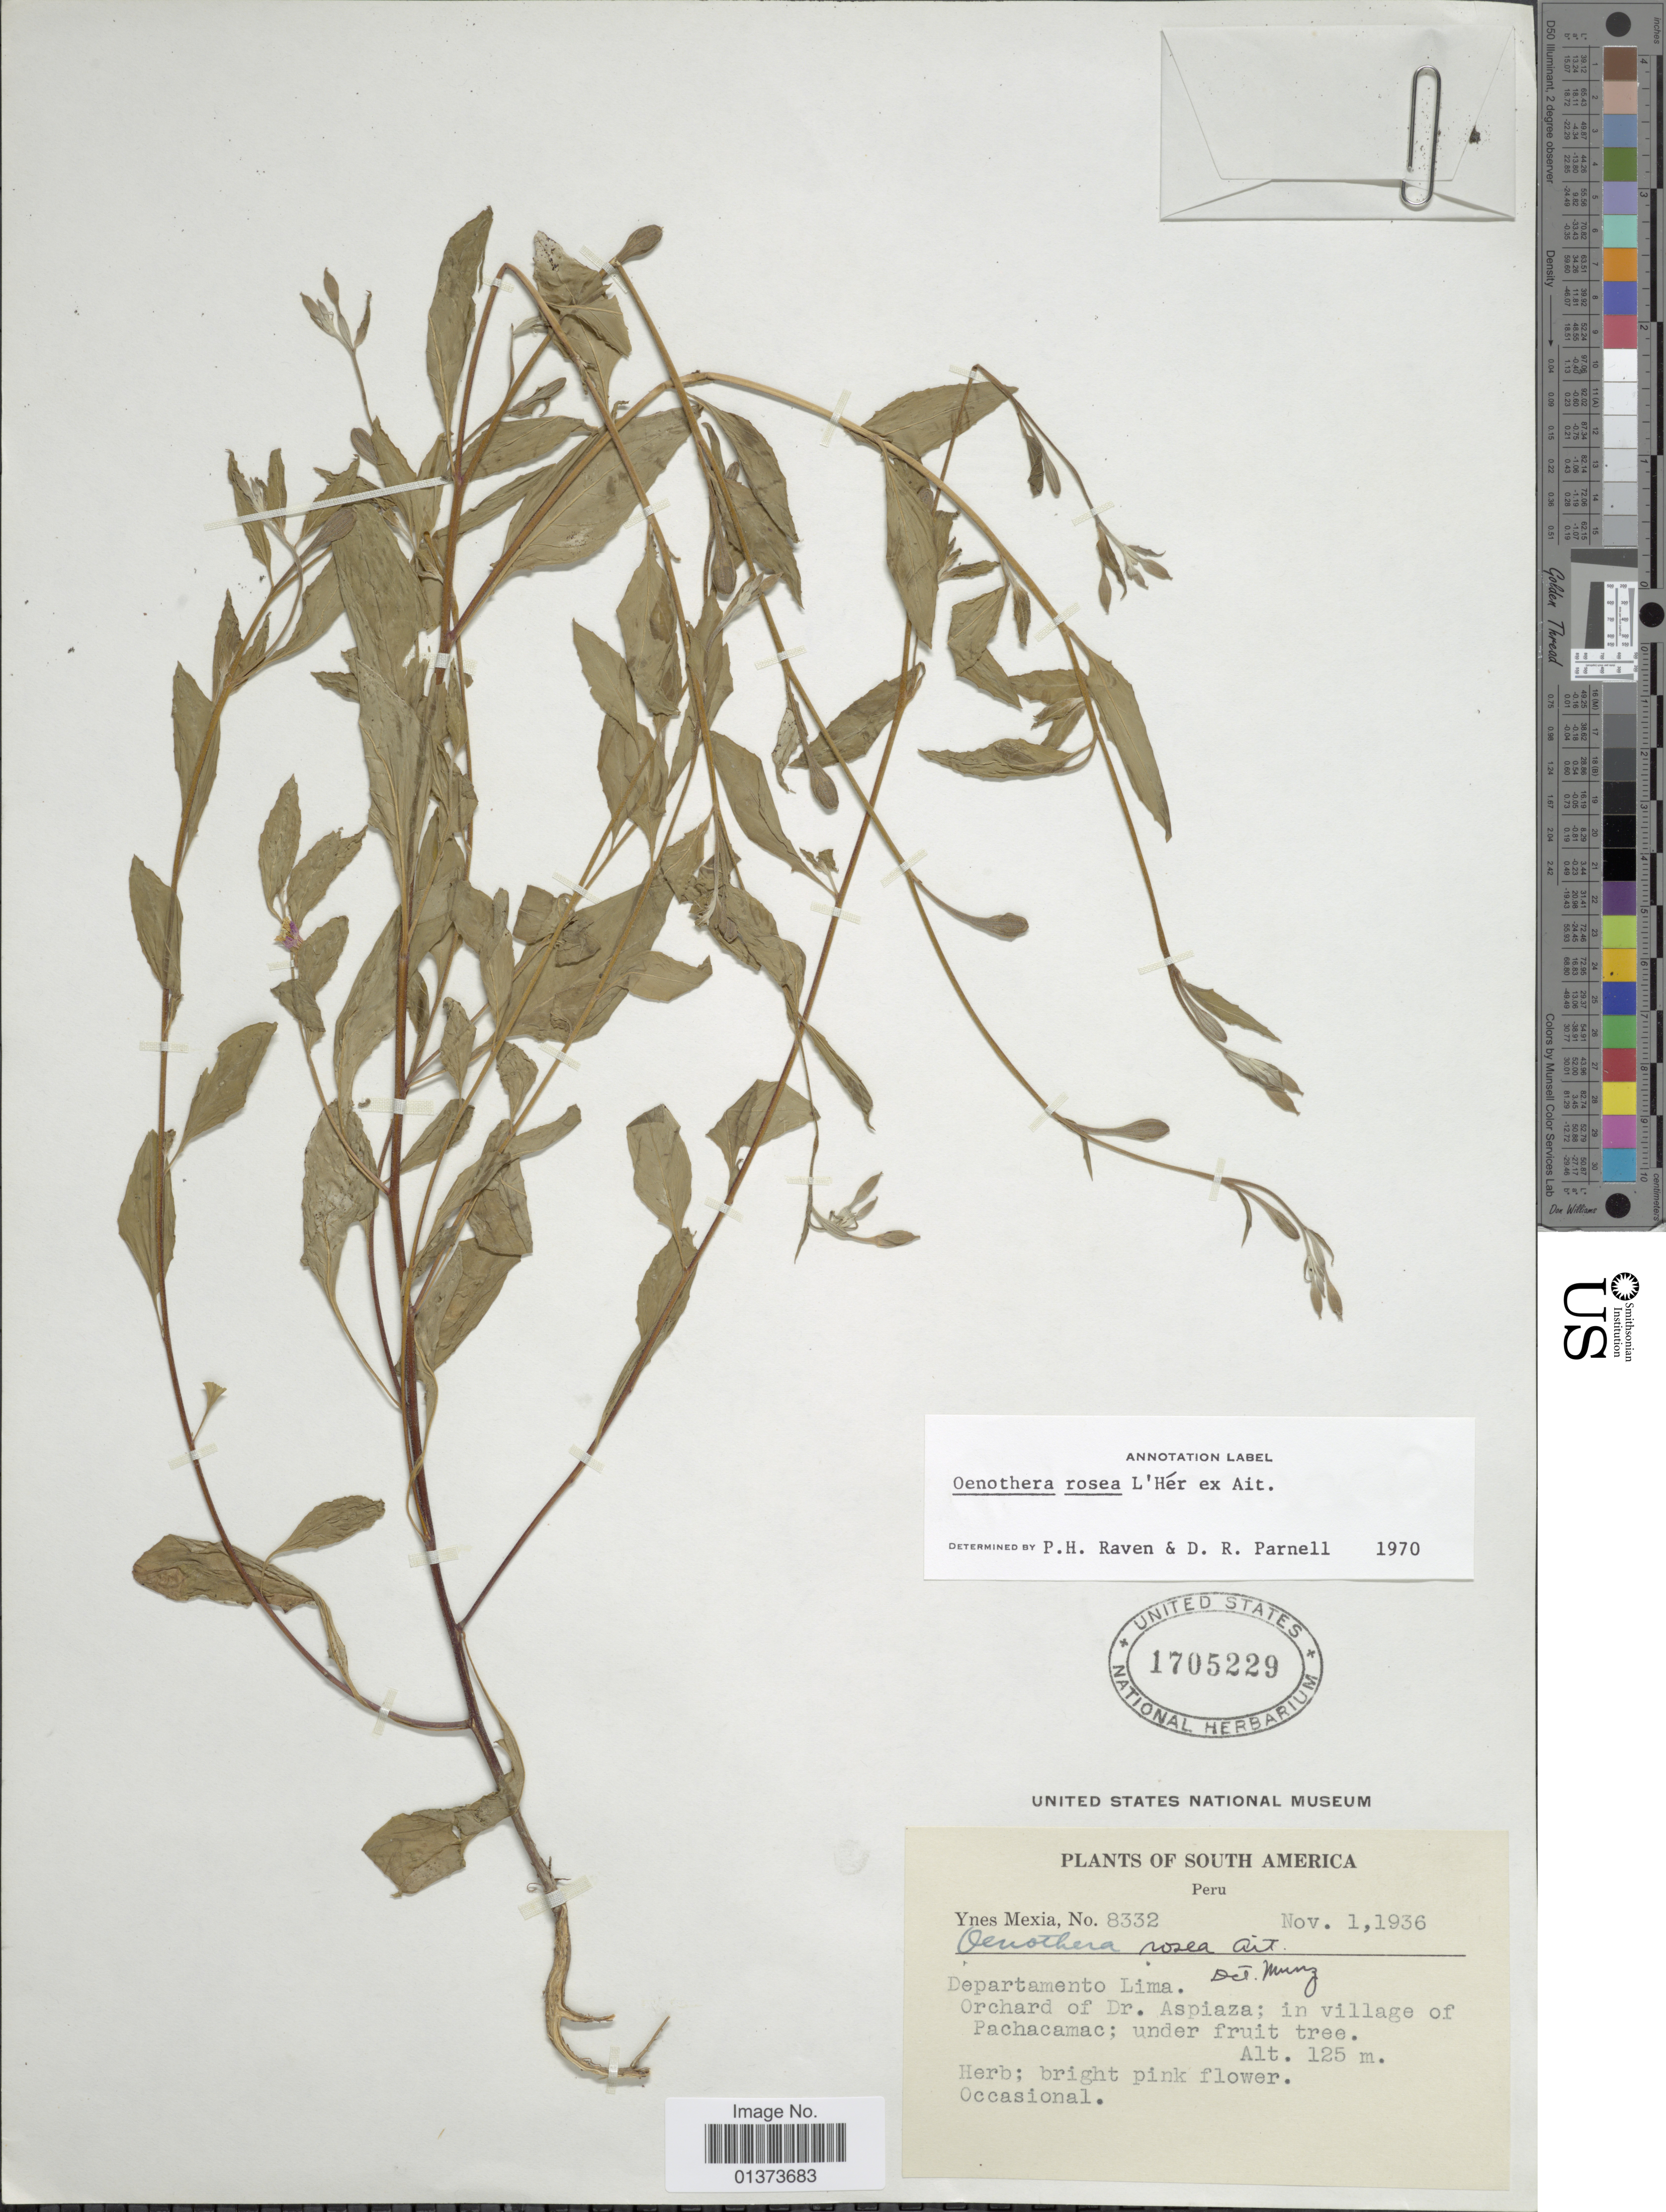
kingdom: Plantae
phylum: Tracheophyta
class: Magnoliopsida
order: Myrtales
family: Onagraceae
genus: Oenothera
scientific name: Oenothera rosea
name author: L'Hér. ex Aiton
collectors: Y. Mexia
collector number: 8332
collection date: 1936-11-01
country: Peru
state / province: Lima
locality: Orchard of Dr. Aspiaza; in village of Pachacamac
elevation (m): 125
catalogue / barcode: US 1705229